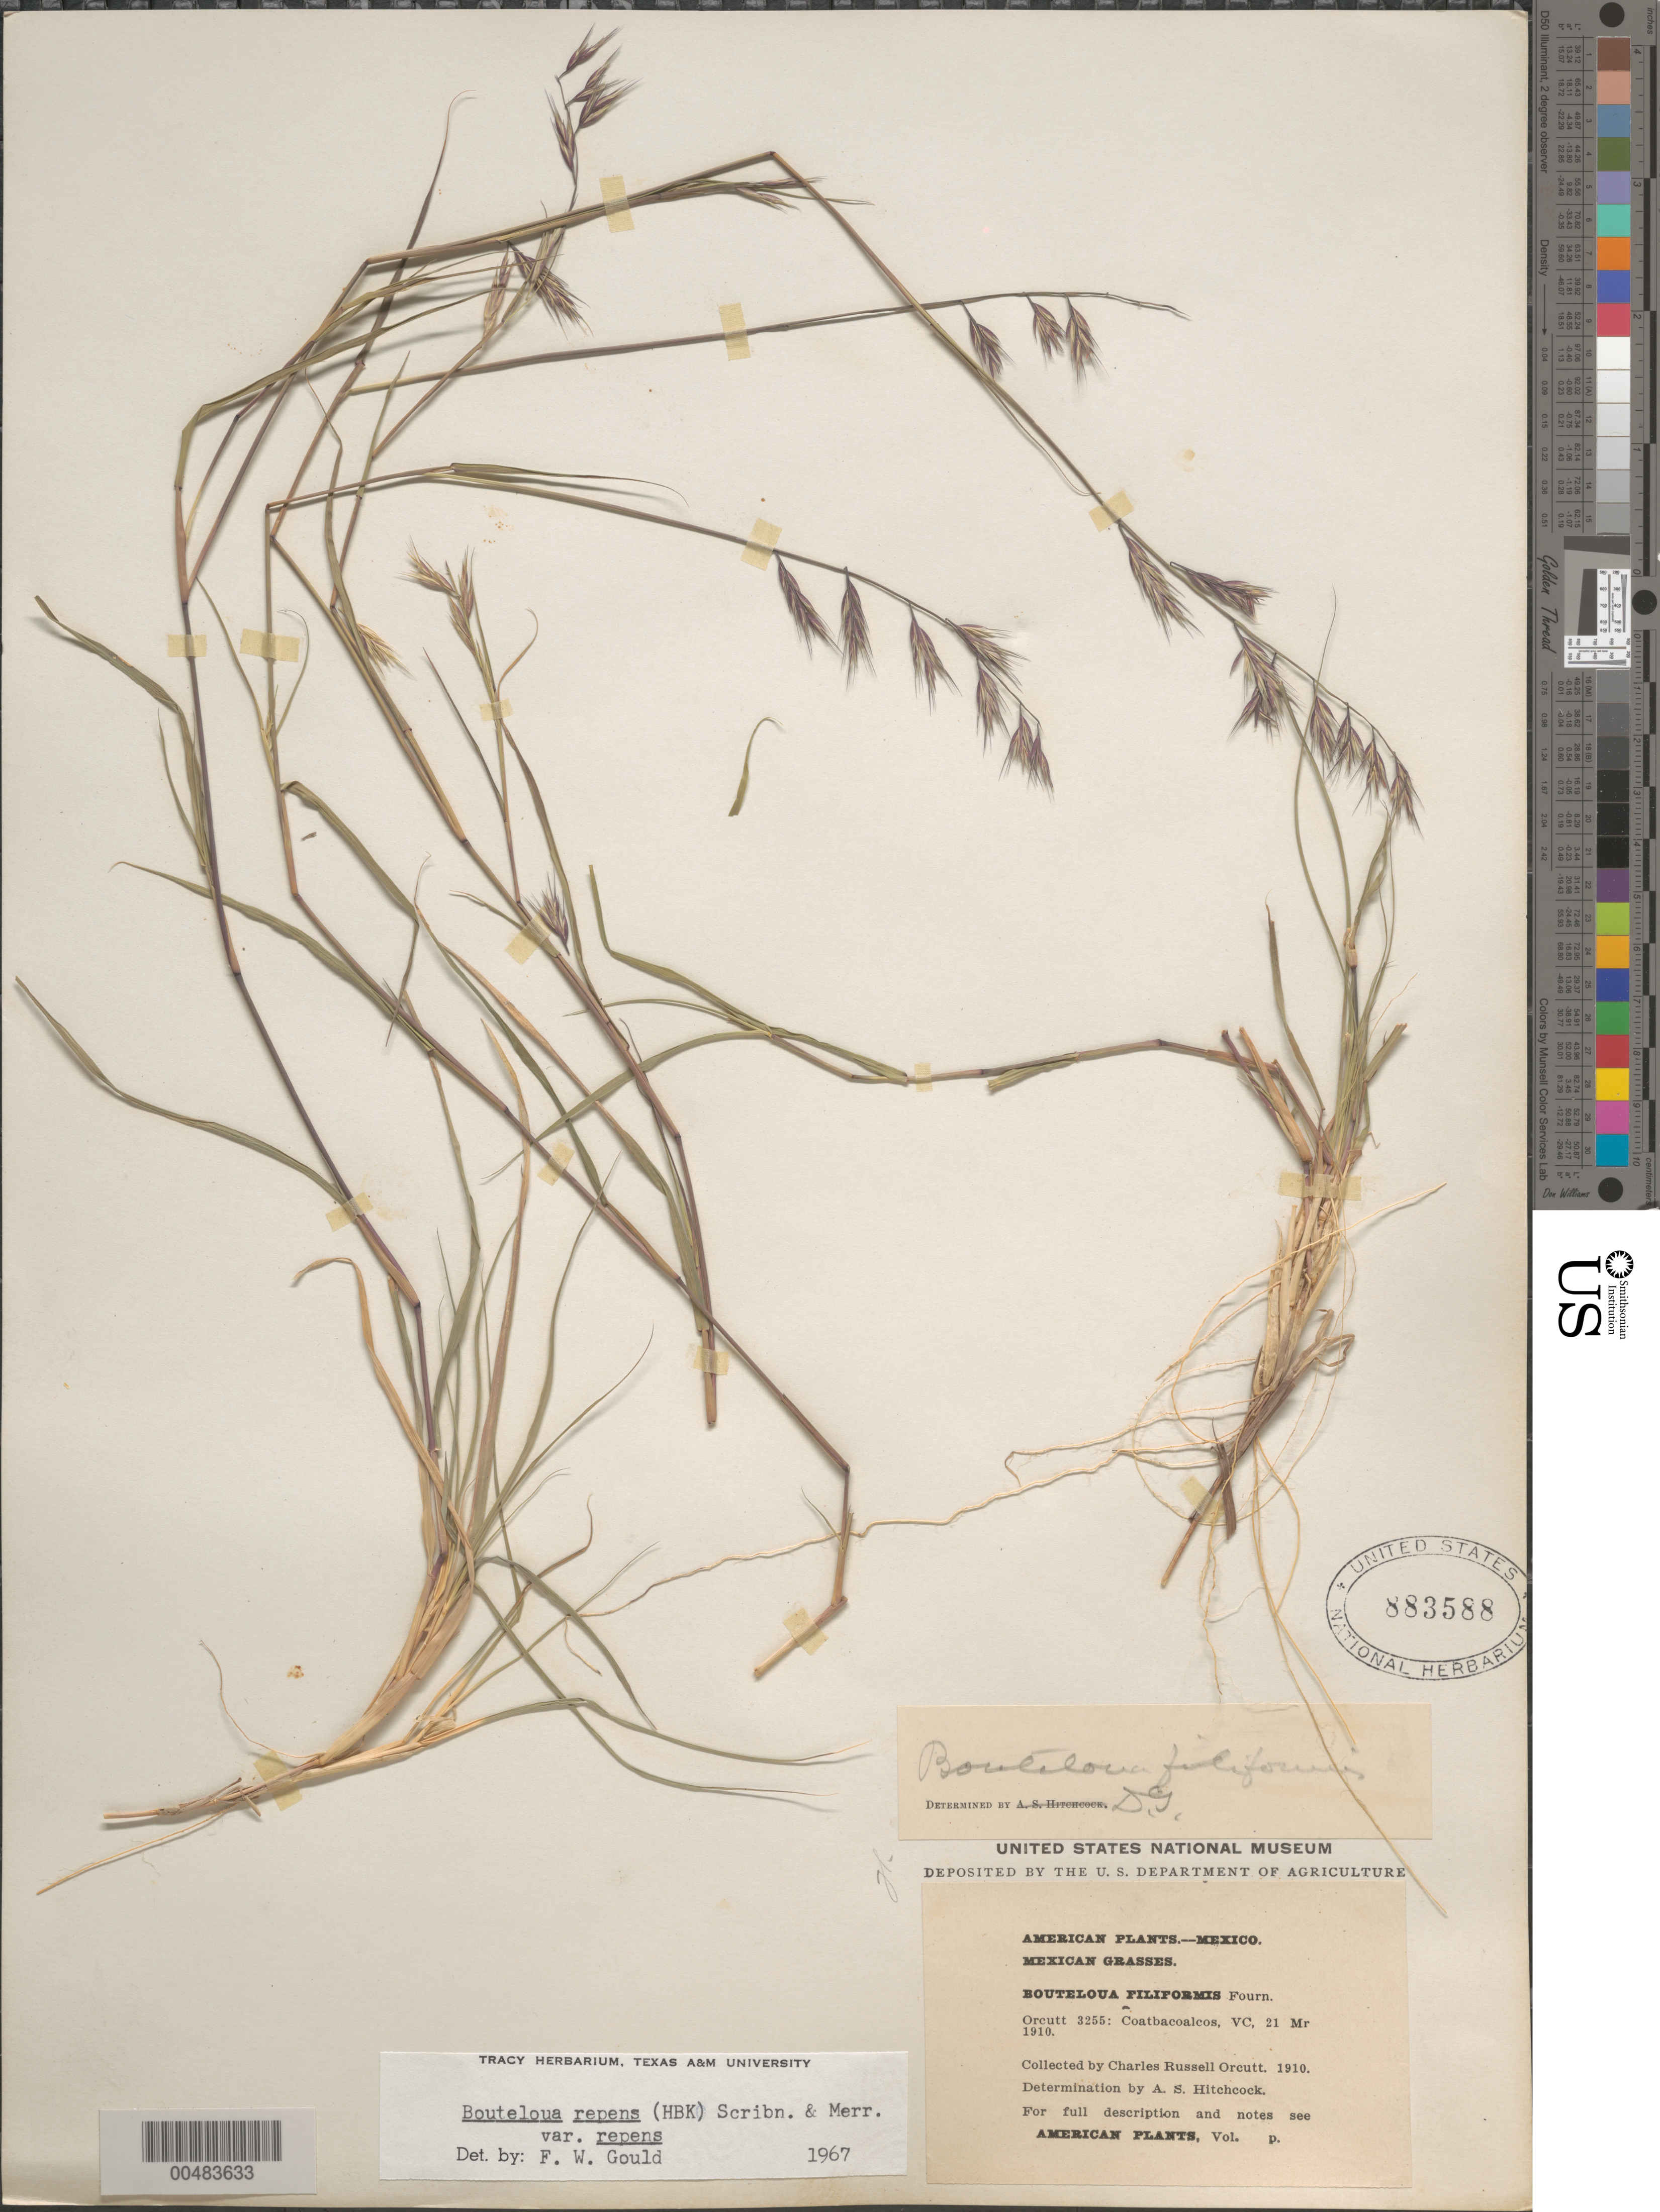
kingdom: Plantae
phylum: Tracheophyta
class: Liliopsida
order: Poales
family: Poaceae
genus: Bouteloua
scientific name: Bouteloua repens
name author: (Kunth) Scribn. & Merr.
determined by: Gould, F. W.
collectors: C. R. Orcutt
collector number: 3255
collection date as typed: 21 Mar 1910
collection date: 1910-03-21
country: Mexico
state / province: Veracruz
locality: Coatbacoalcos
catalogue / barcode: US 883588